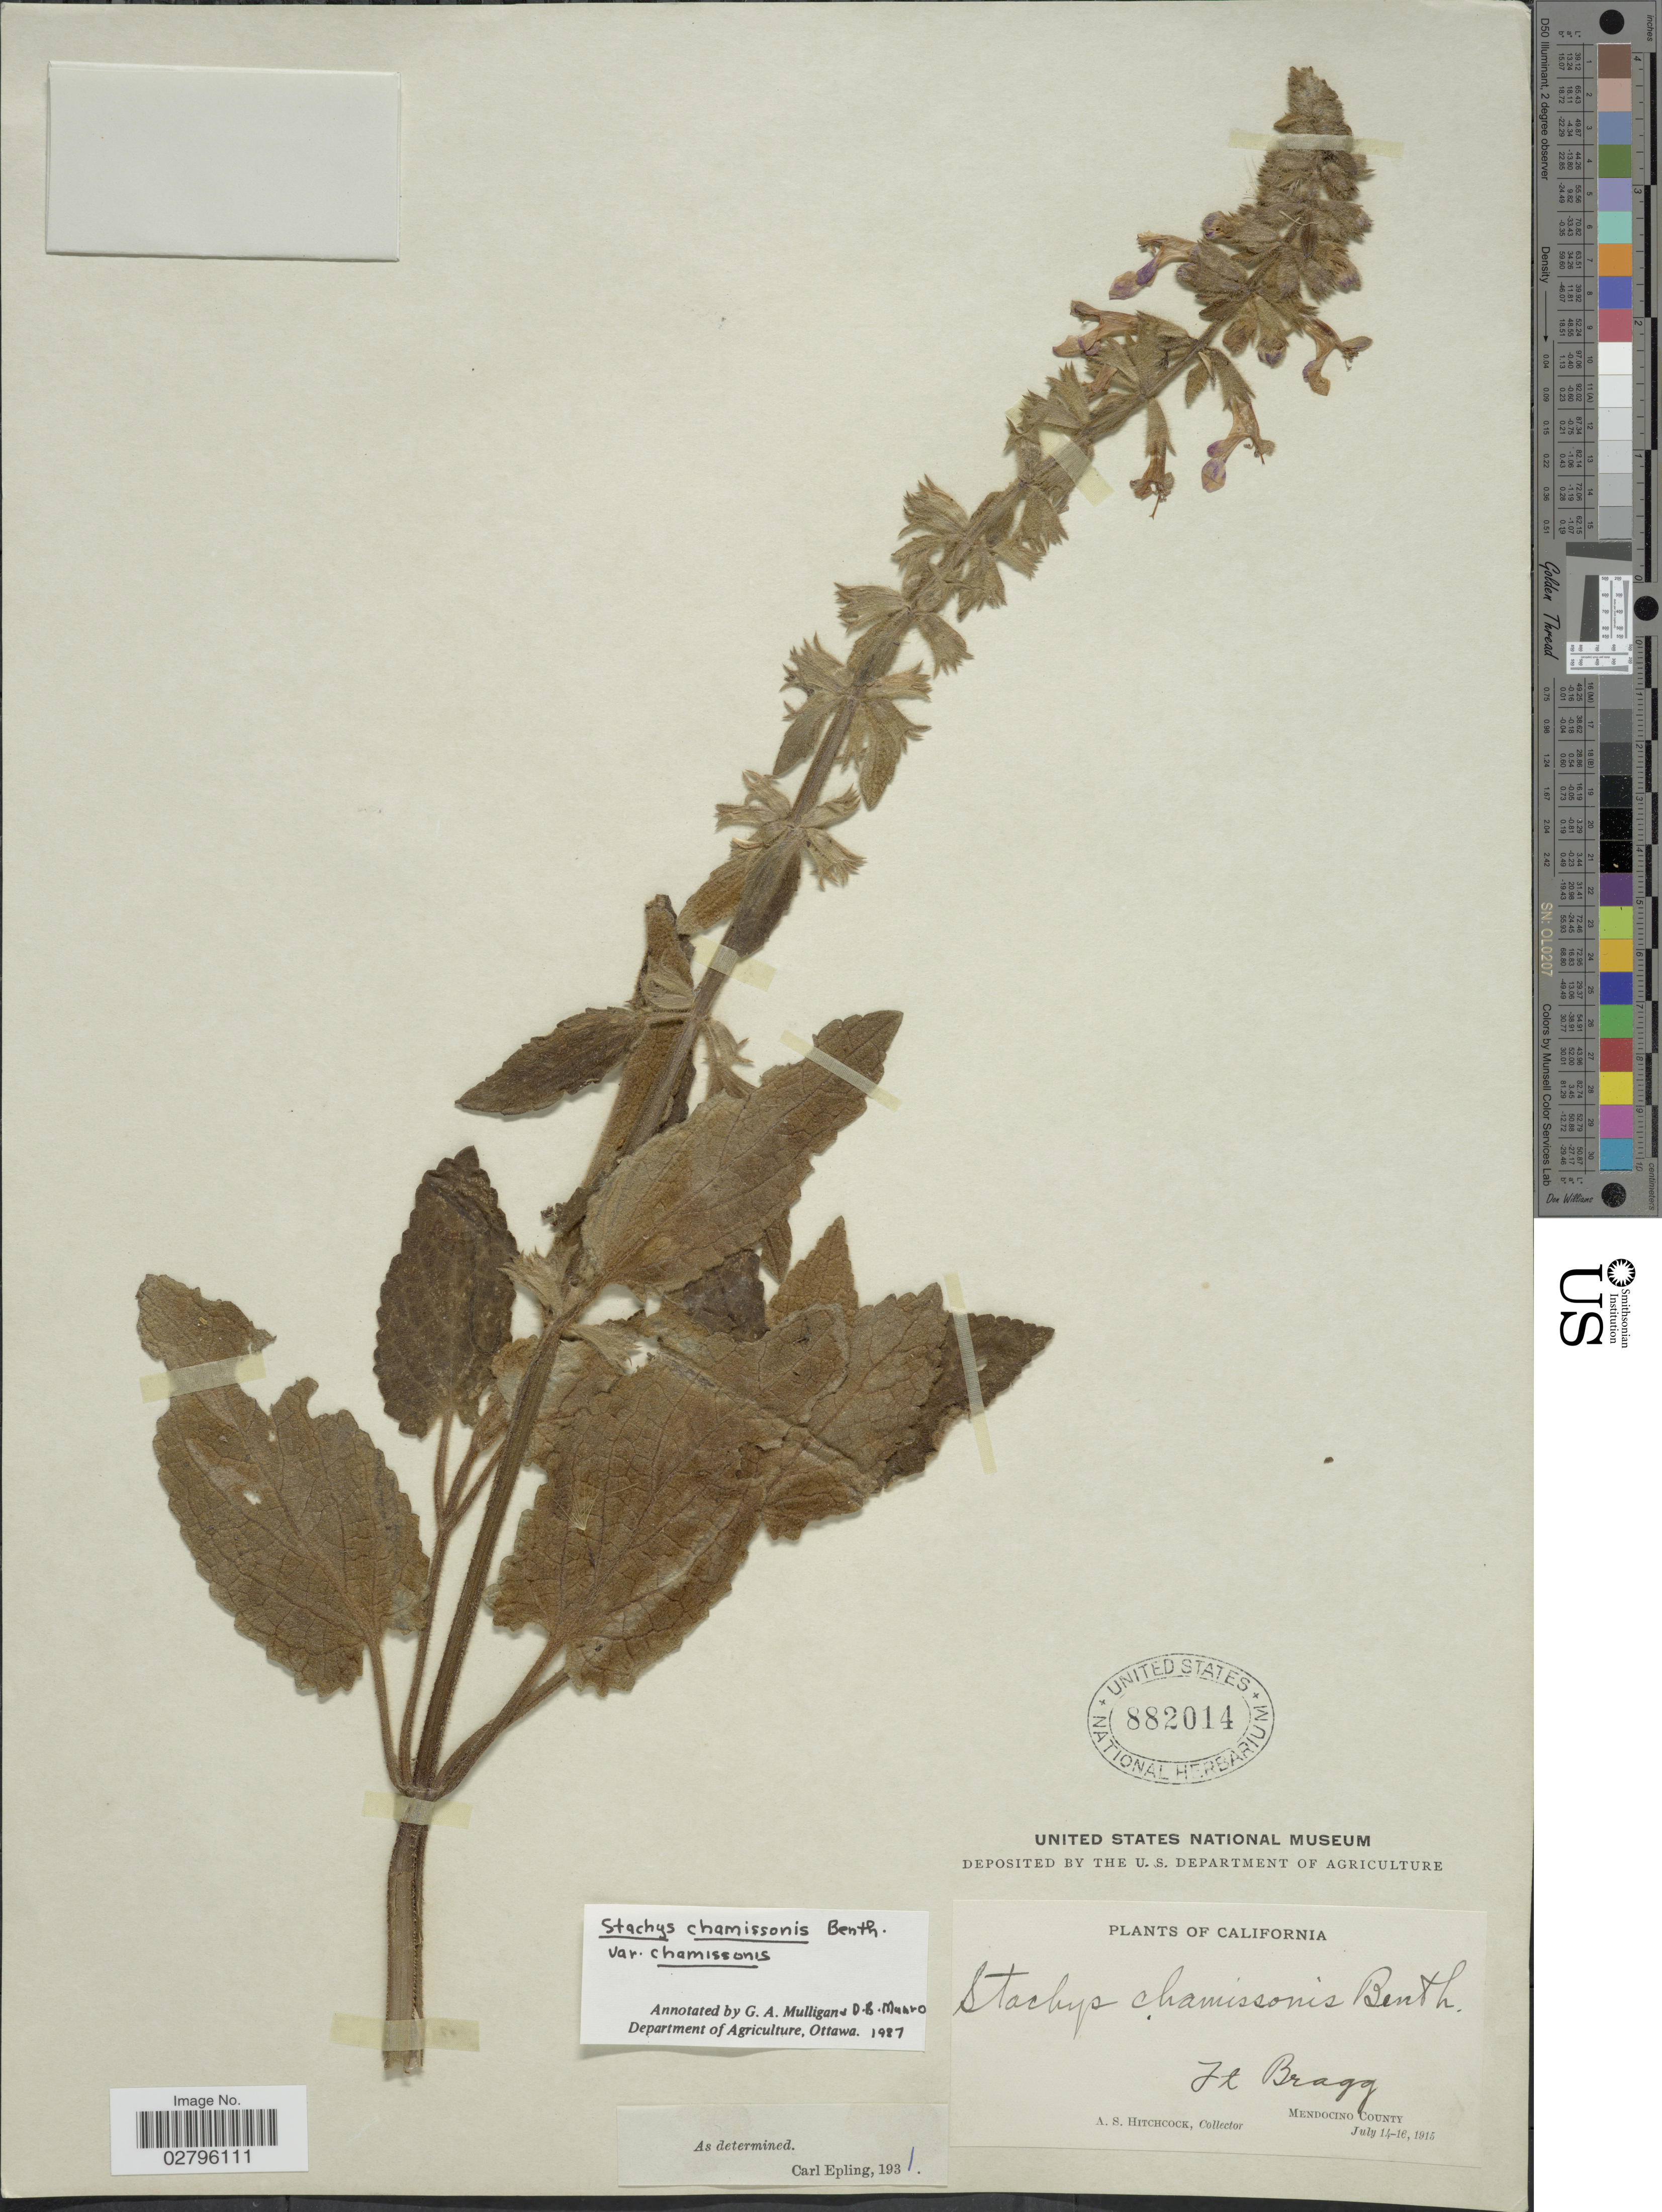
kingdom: Plantae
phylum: Tracheophyta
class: Magnoliopsida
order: Lamiales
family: Lamiaceae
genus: Stachys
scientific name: Stachys chamissonis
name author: Benth.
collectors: A. S. Hitchcock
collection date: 1915-07-14/1915-07-16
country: United States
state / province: California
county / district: Mendocino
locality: Ft Bragg, Mendocino County.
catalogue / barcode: US 882014